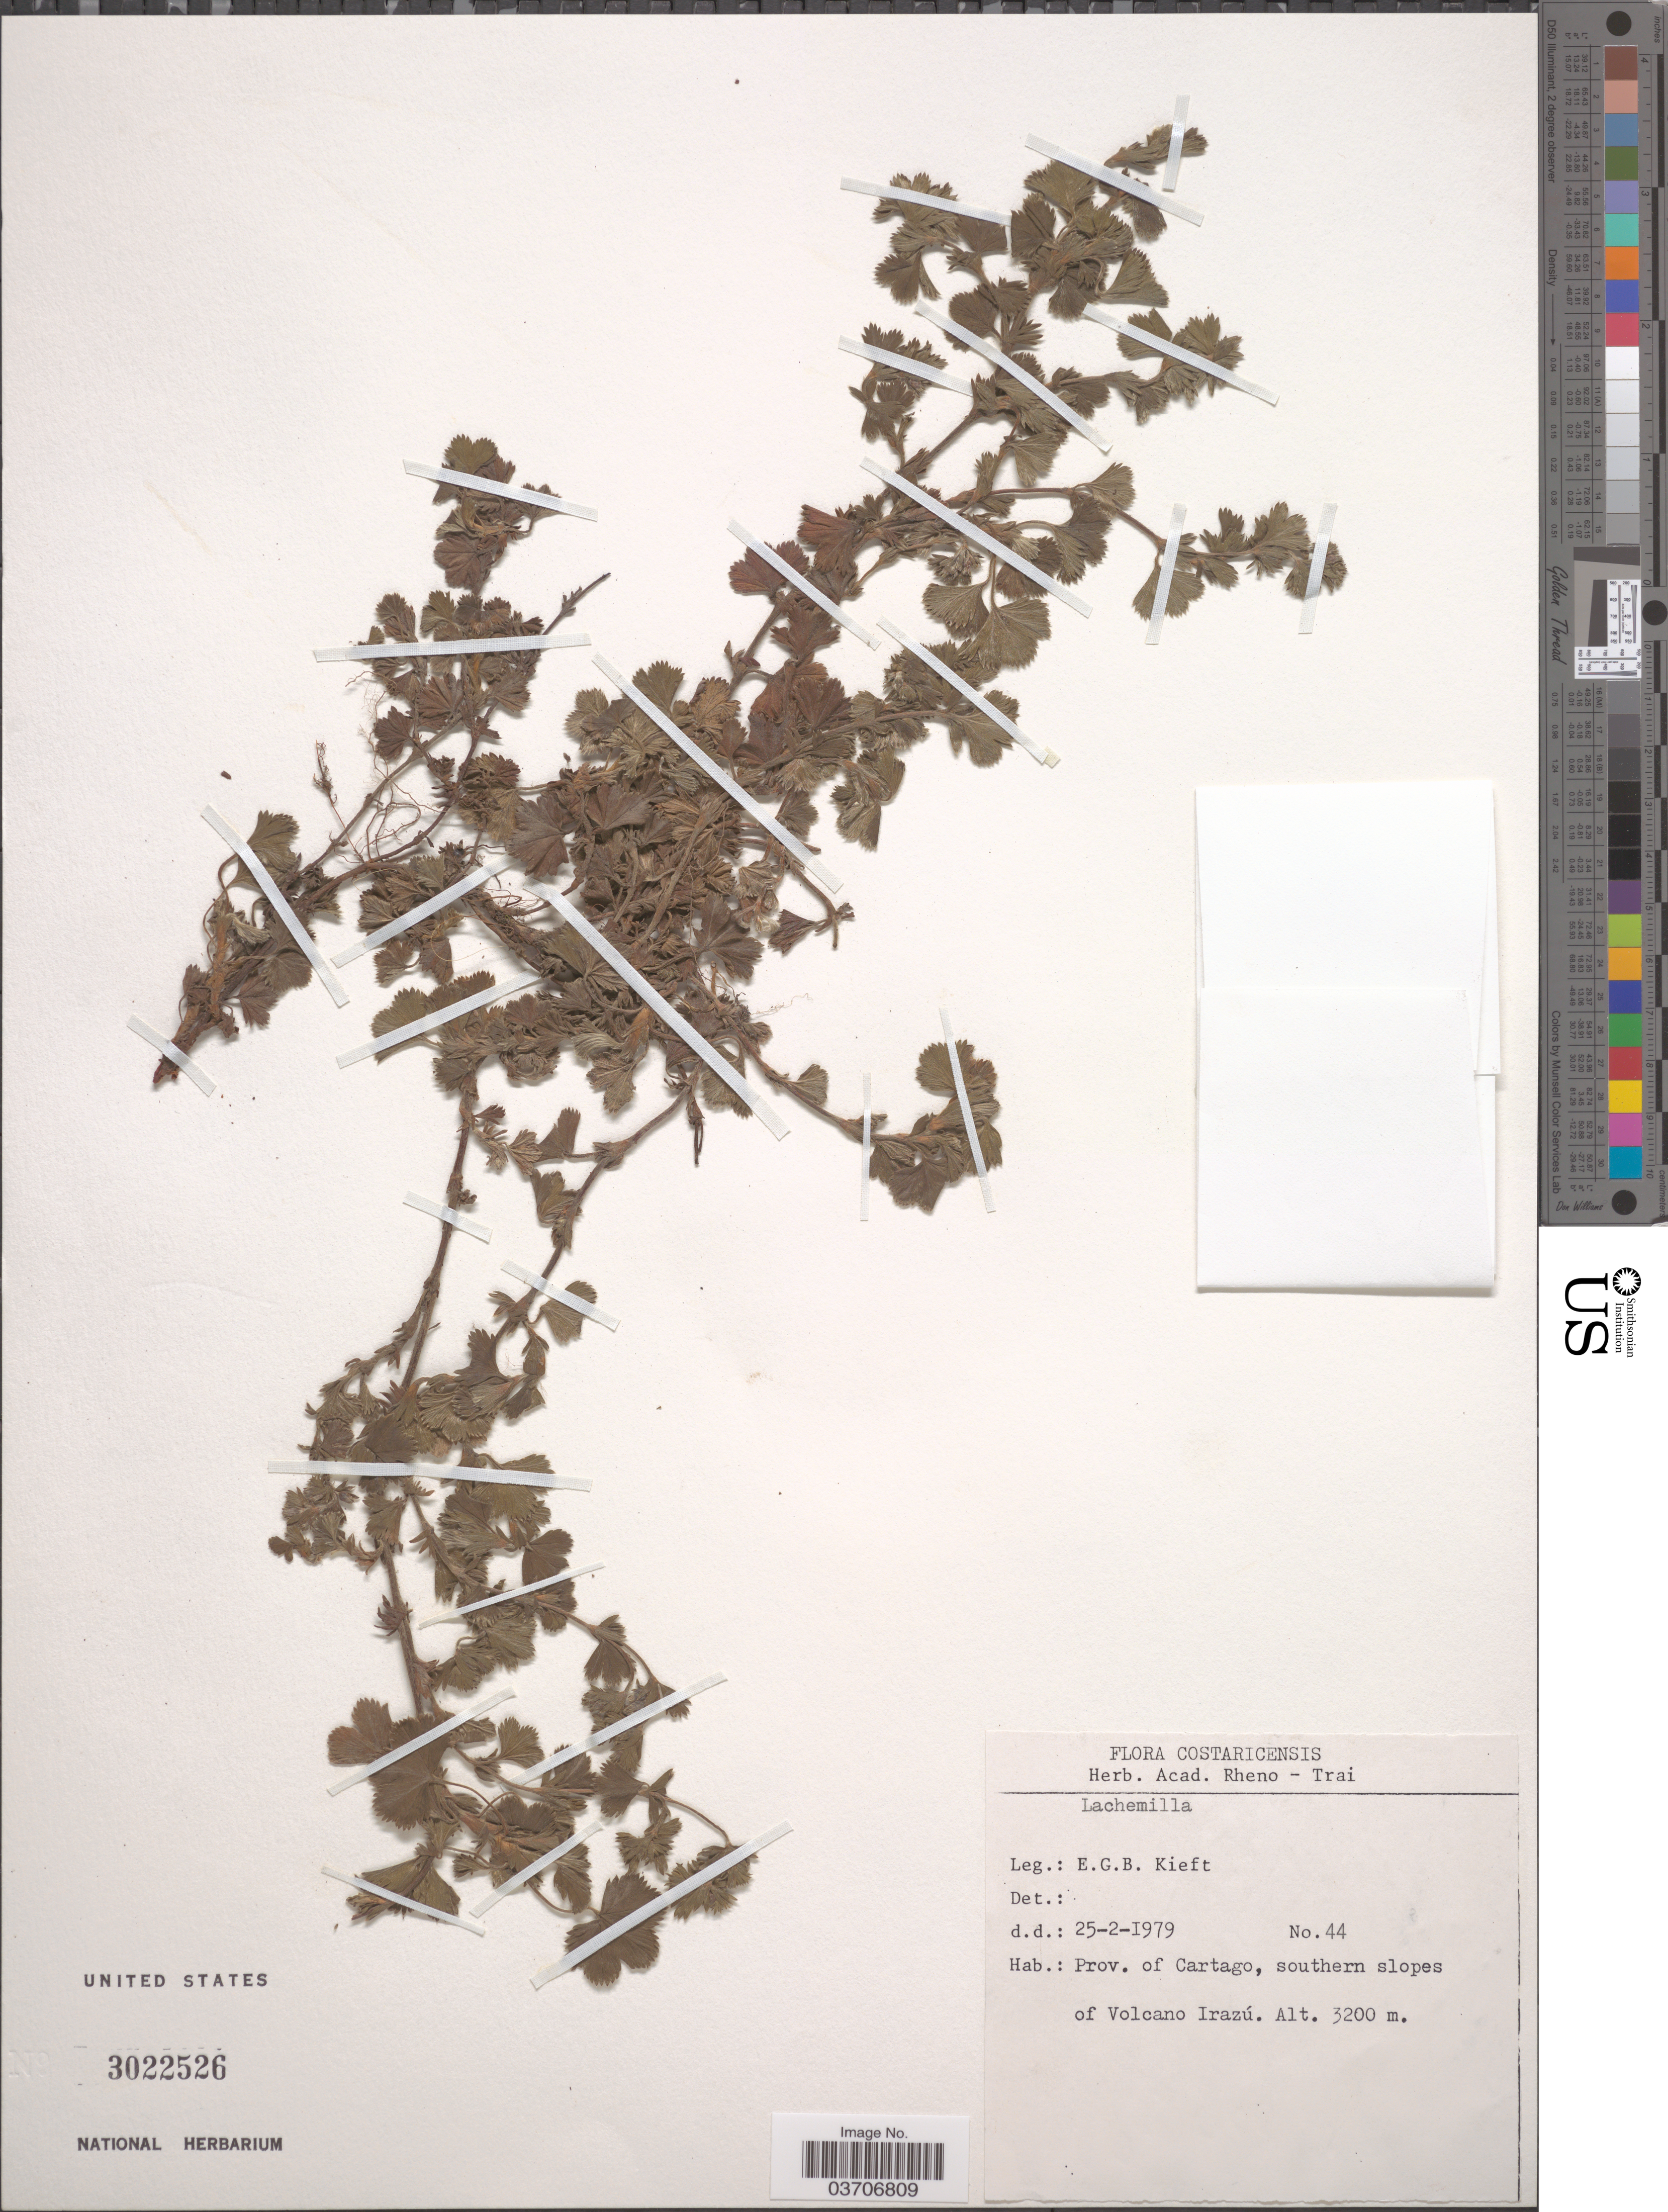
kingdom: Plantae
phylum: Tracheophyta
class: Magnoliopsida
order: Rosales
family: Rosaceae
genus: Lachemilla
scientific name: Lachemilla sp.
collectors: E. Kieft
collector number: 44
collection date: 1979-02-25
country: Costa Rica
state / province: Cartago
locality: Southern slopes of Volcano Irazú.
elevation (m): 3200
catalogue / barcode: US 3022526